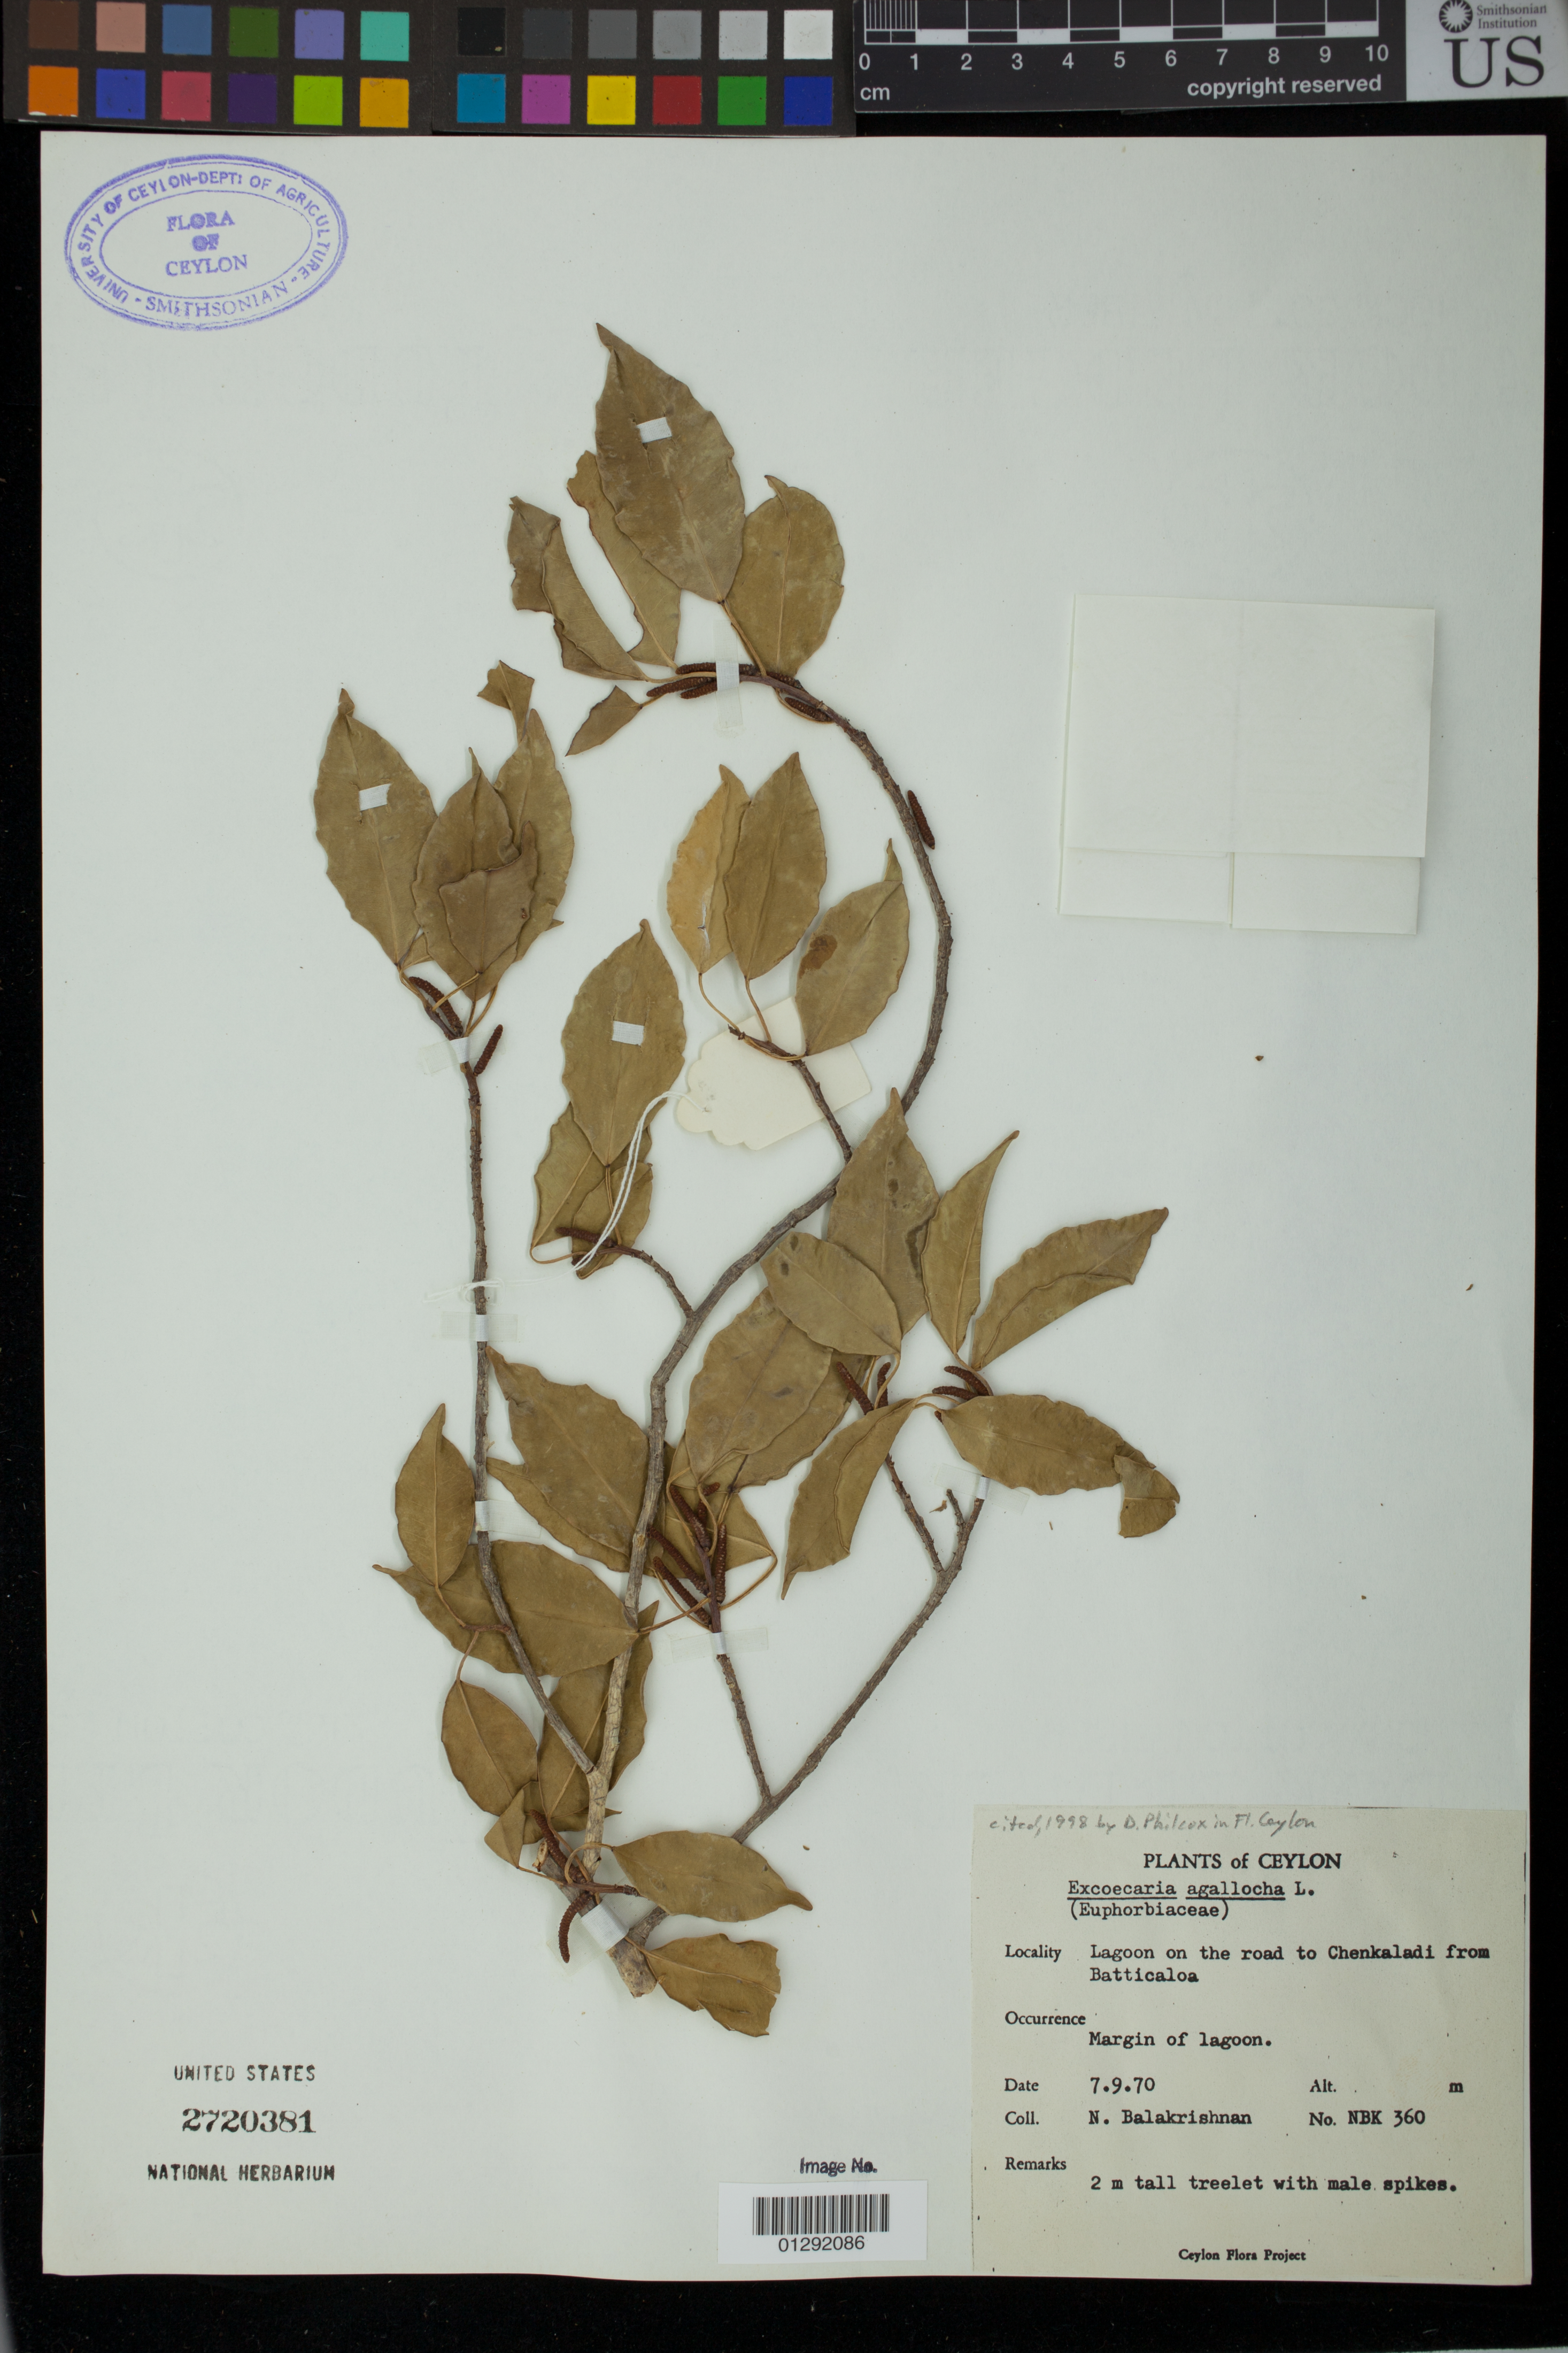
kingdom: Plantae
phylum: Tracheophyta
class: Magnoliopsida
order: Malpighiales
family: Euphorbiaceae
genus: Excoecaria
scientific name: Excoecaria agallocha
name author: L.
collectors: N. Balakrishnan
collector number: NBK 360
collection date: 1970-09-07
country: Sri Lanka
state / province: Eastern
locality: Ceylon. Lagoon on the road to Chenkaladi from Batticaloa.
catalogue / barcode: US 2720381